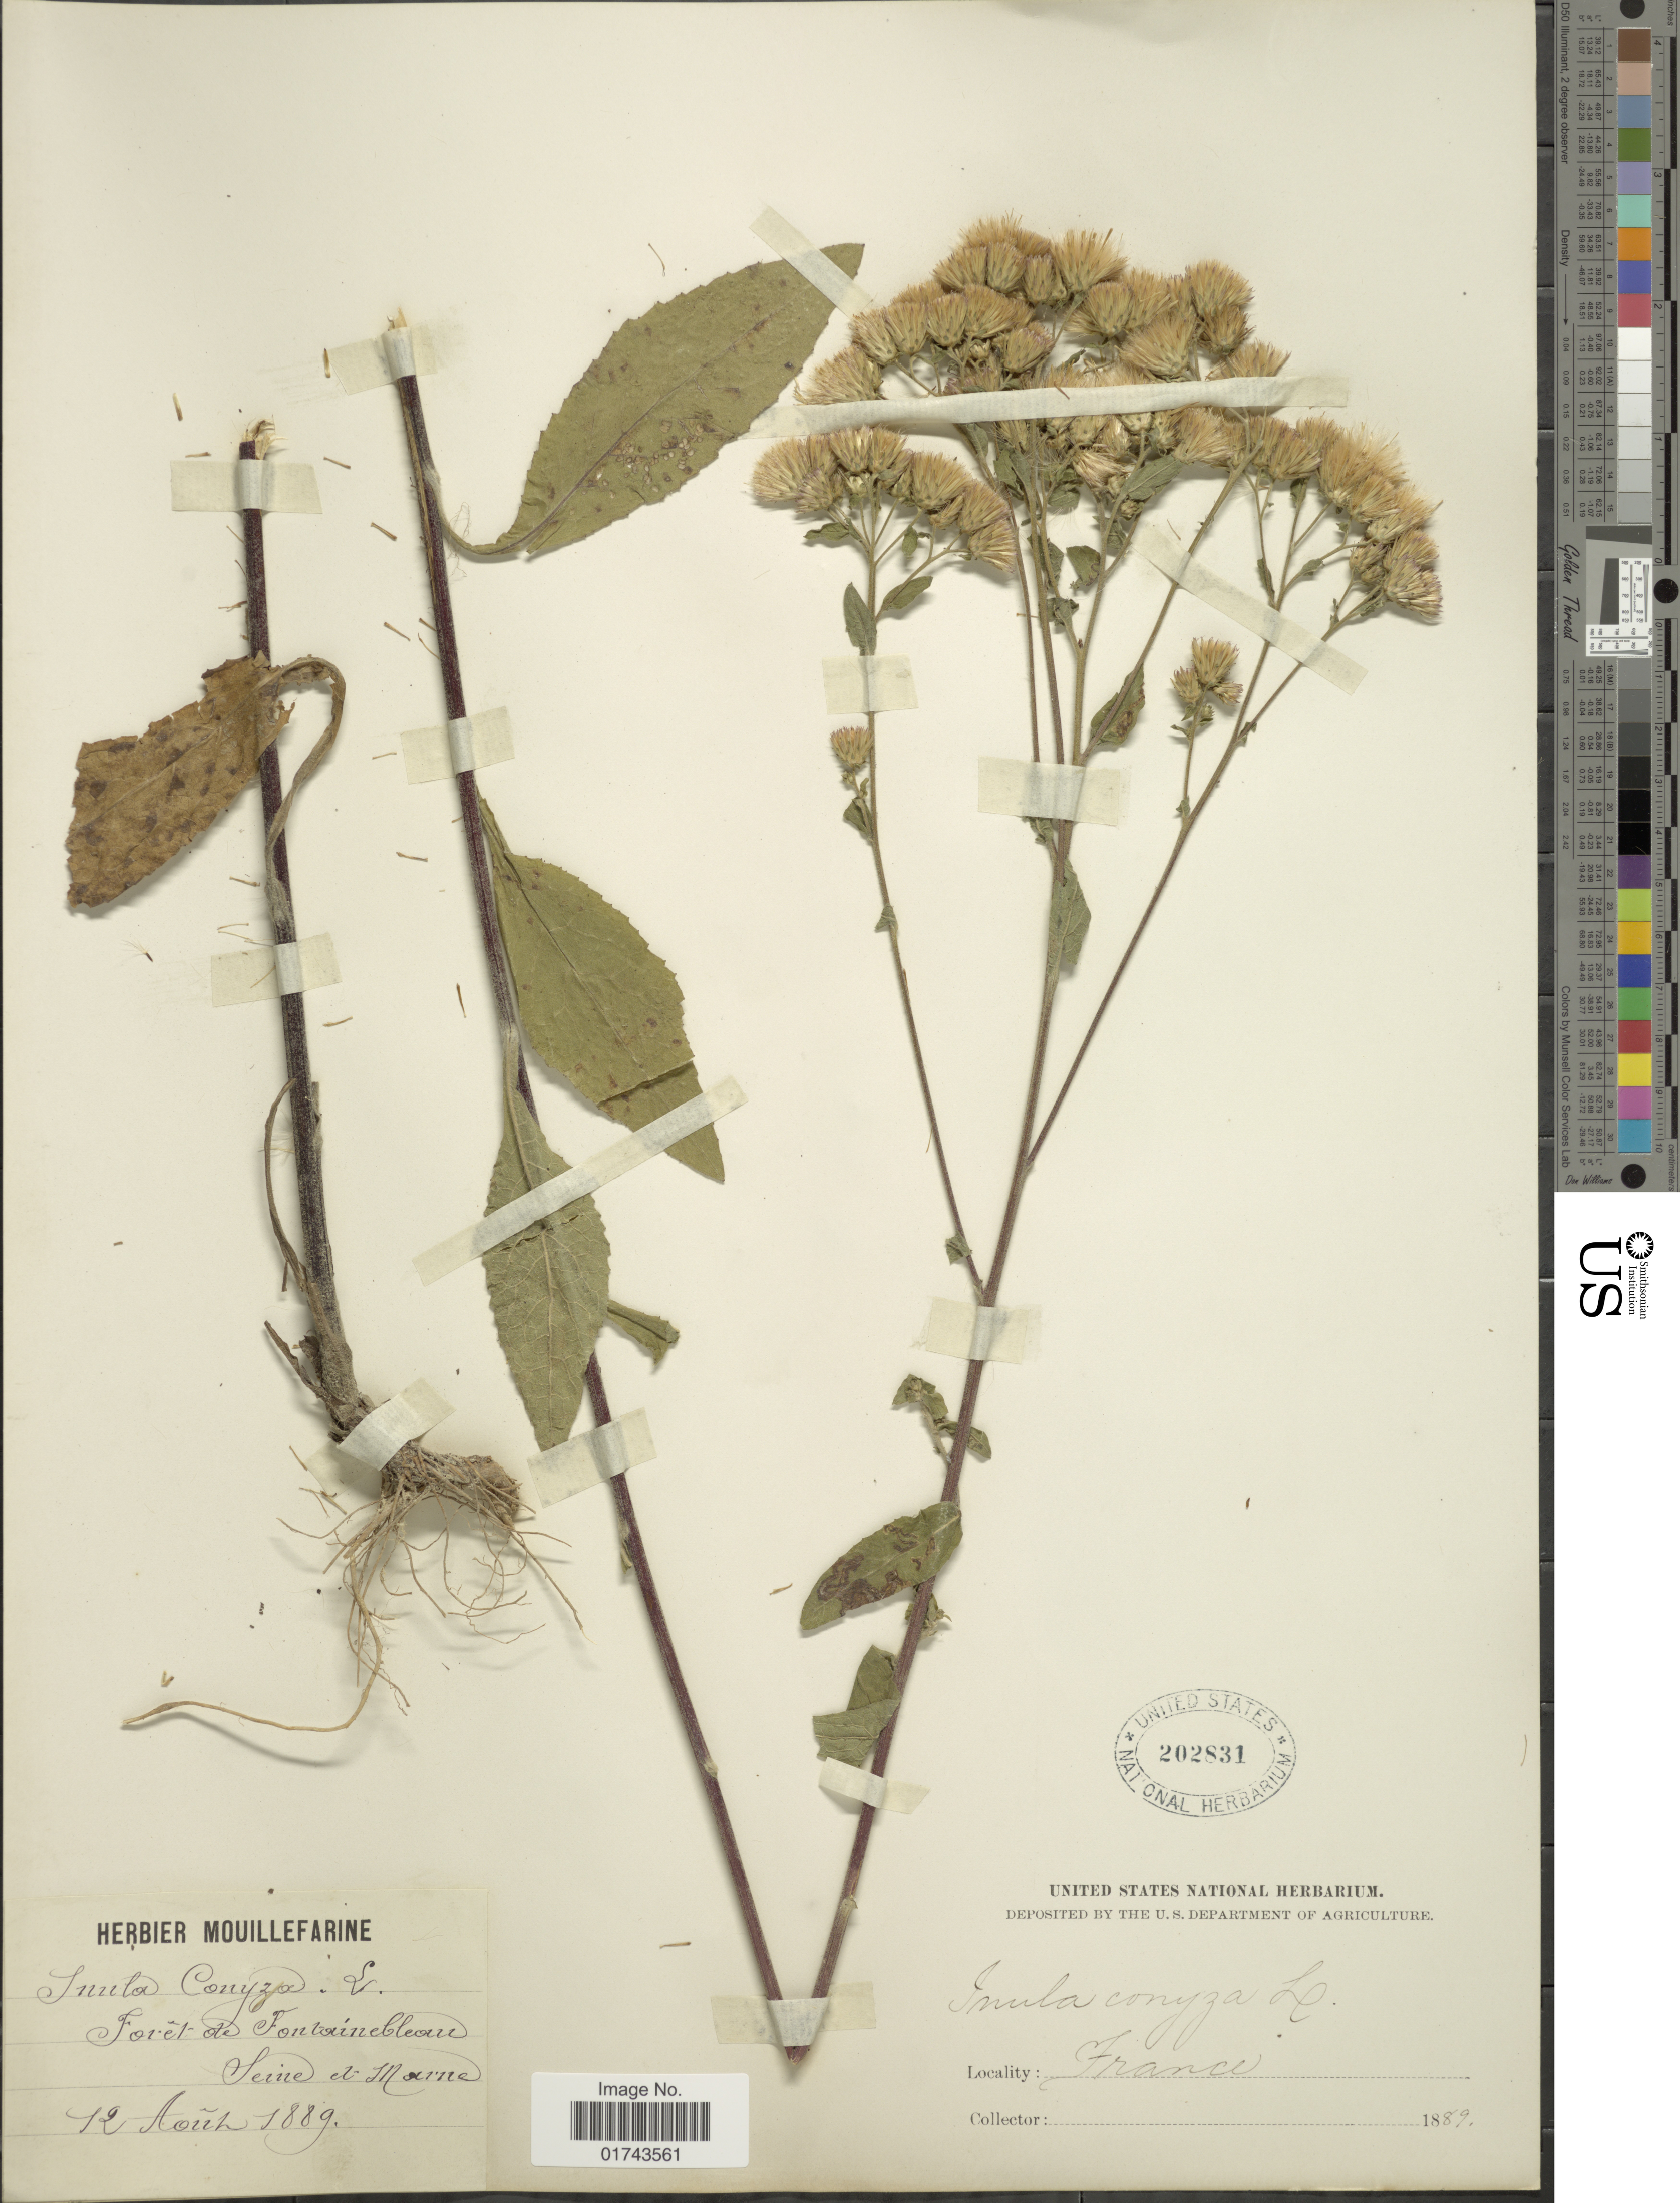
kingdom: Plantae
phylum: Tracheophyta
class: Magnoliopsida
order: Asterales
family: Asteraceae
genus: Inula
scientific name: Inula conyzae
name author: (Griess.) DC.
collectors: ex herb. Mouillefarine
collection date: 1889-08-12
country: France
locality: Foret de Fontainecleone, Seine et Marne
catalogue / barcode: US 202831